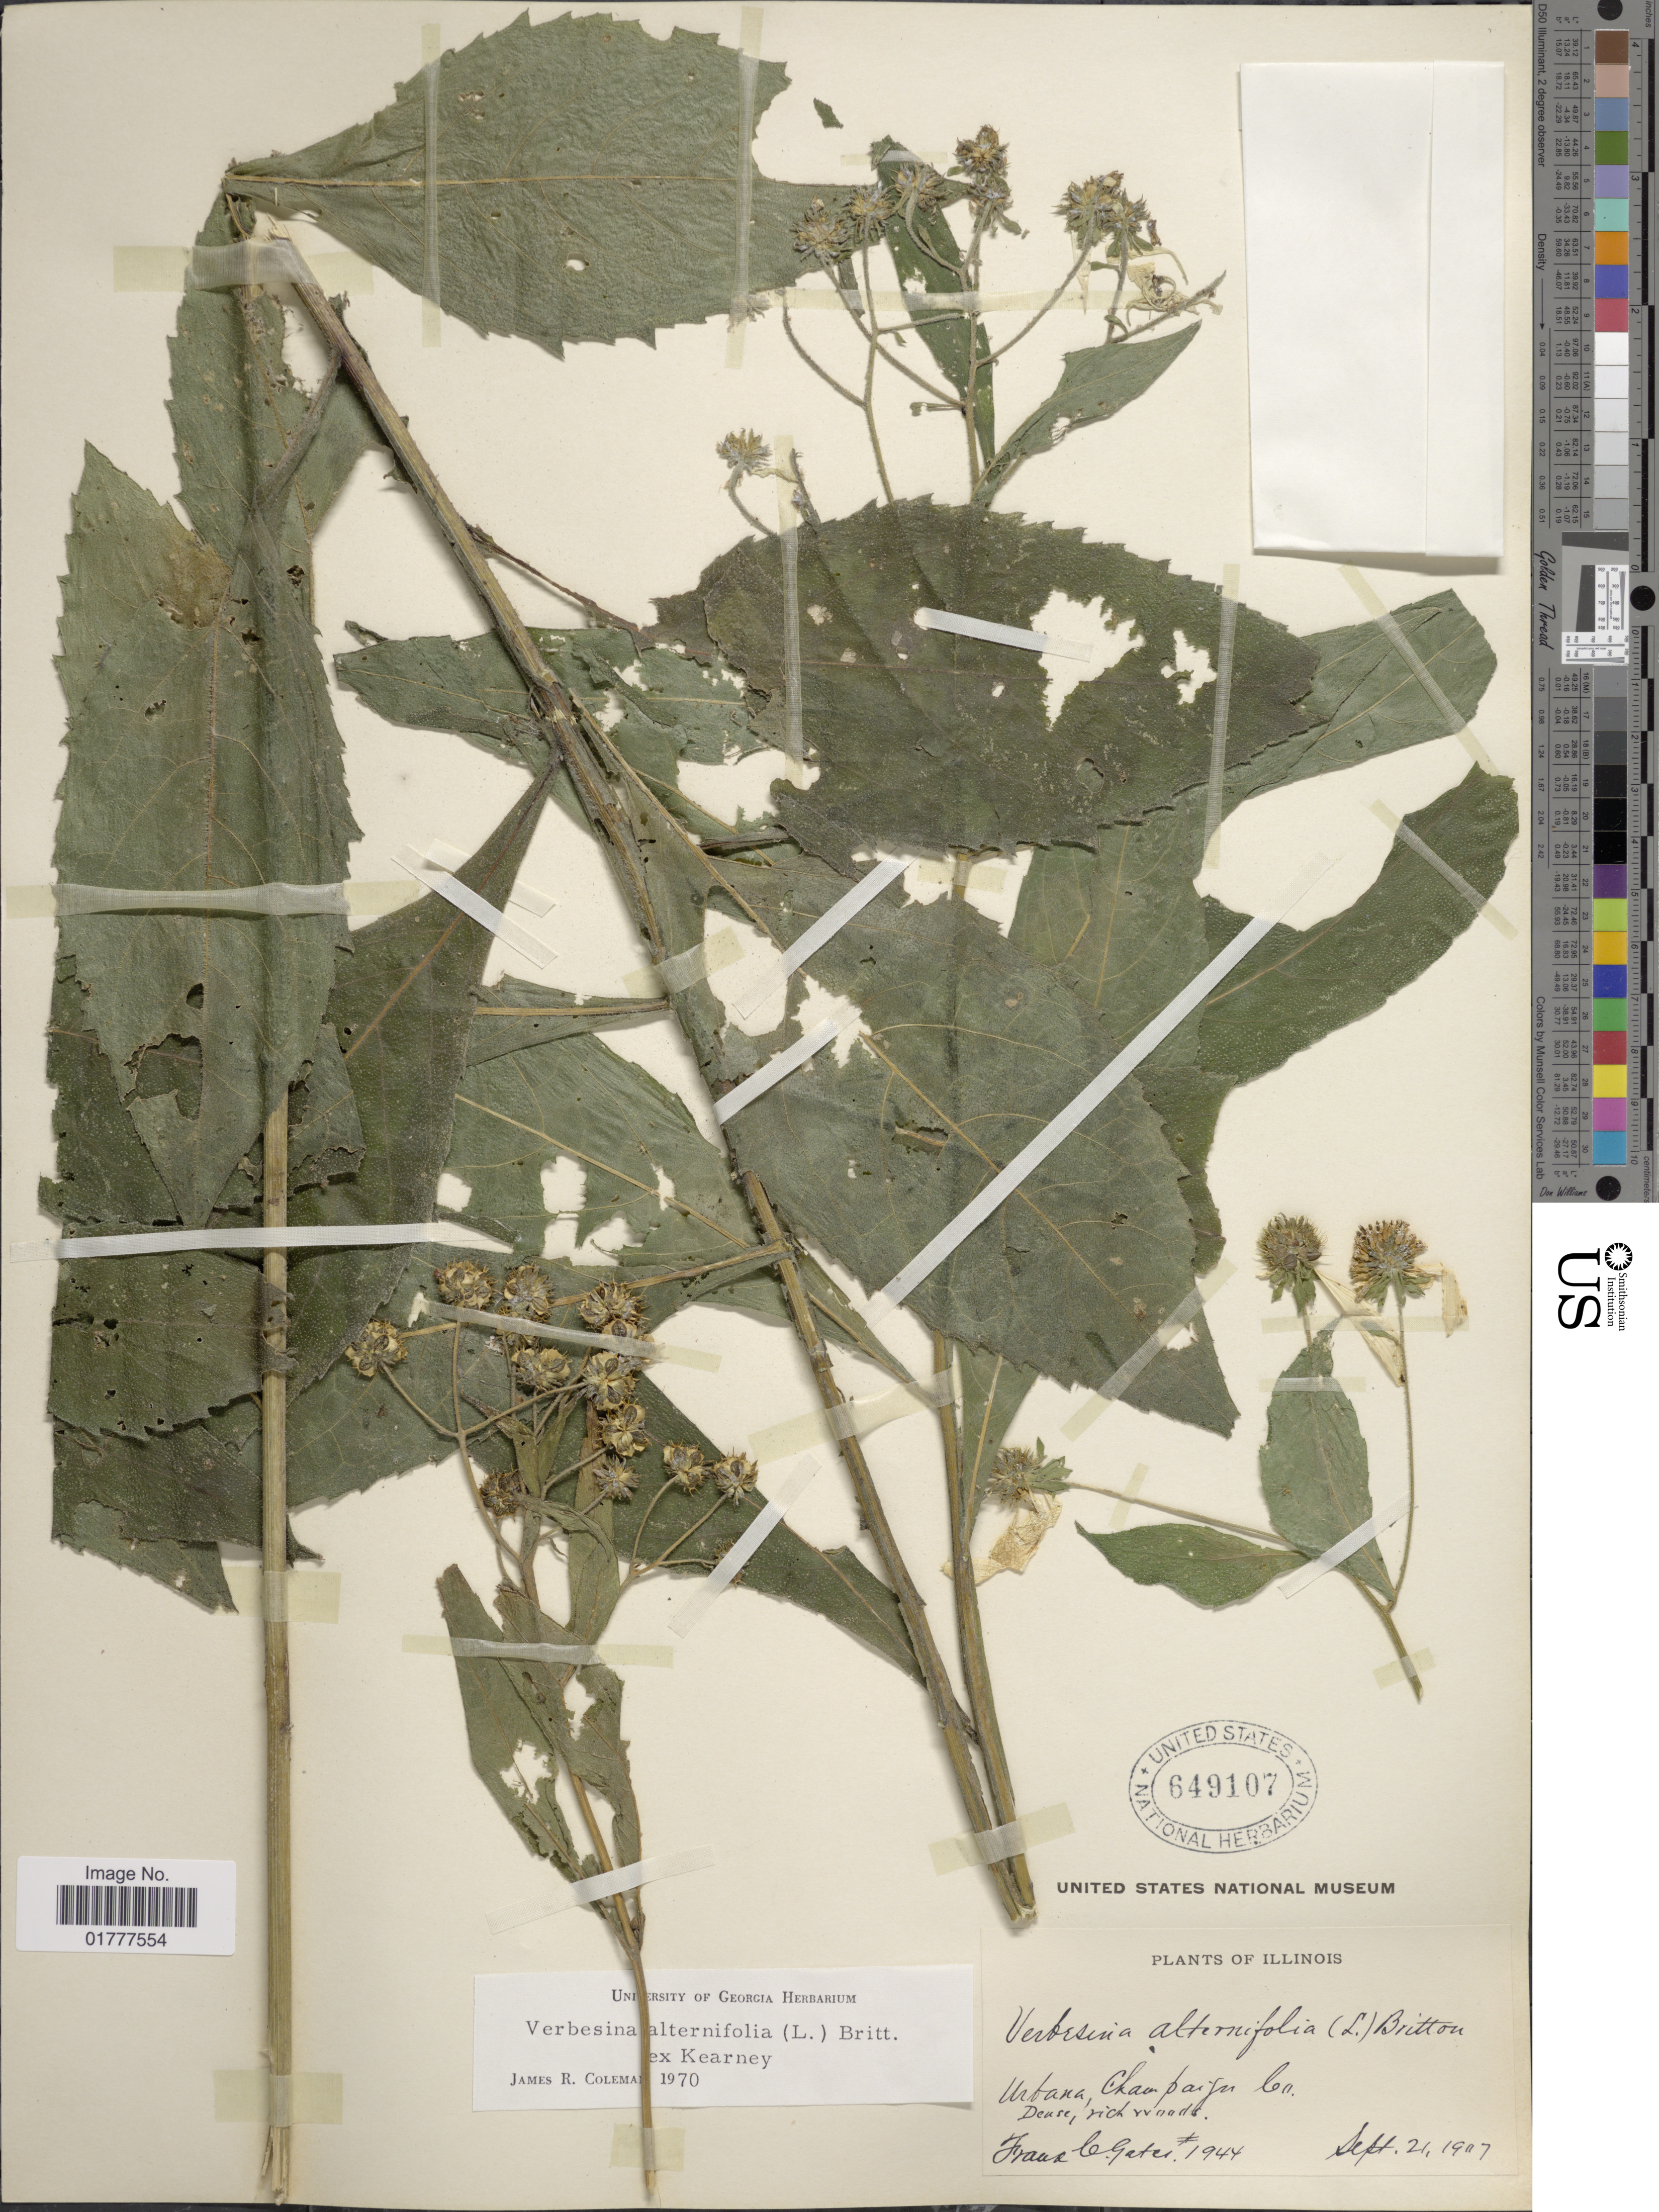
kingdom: Plantae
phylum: Tracheophyta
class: Magnoliopsida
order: Asterales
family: Asteraceae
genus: Actinomeris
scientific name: Actinomeris alternifolia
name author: (L.) DC.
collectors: F. C. Gates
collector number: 1944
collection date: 1907-09-21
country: United States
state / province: Illinois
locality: Urbana, Champaign Co.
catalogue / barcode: US 649107